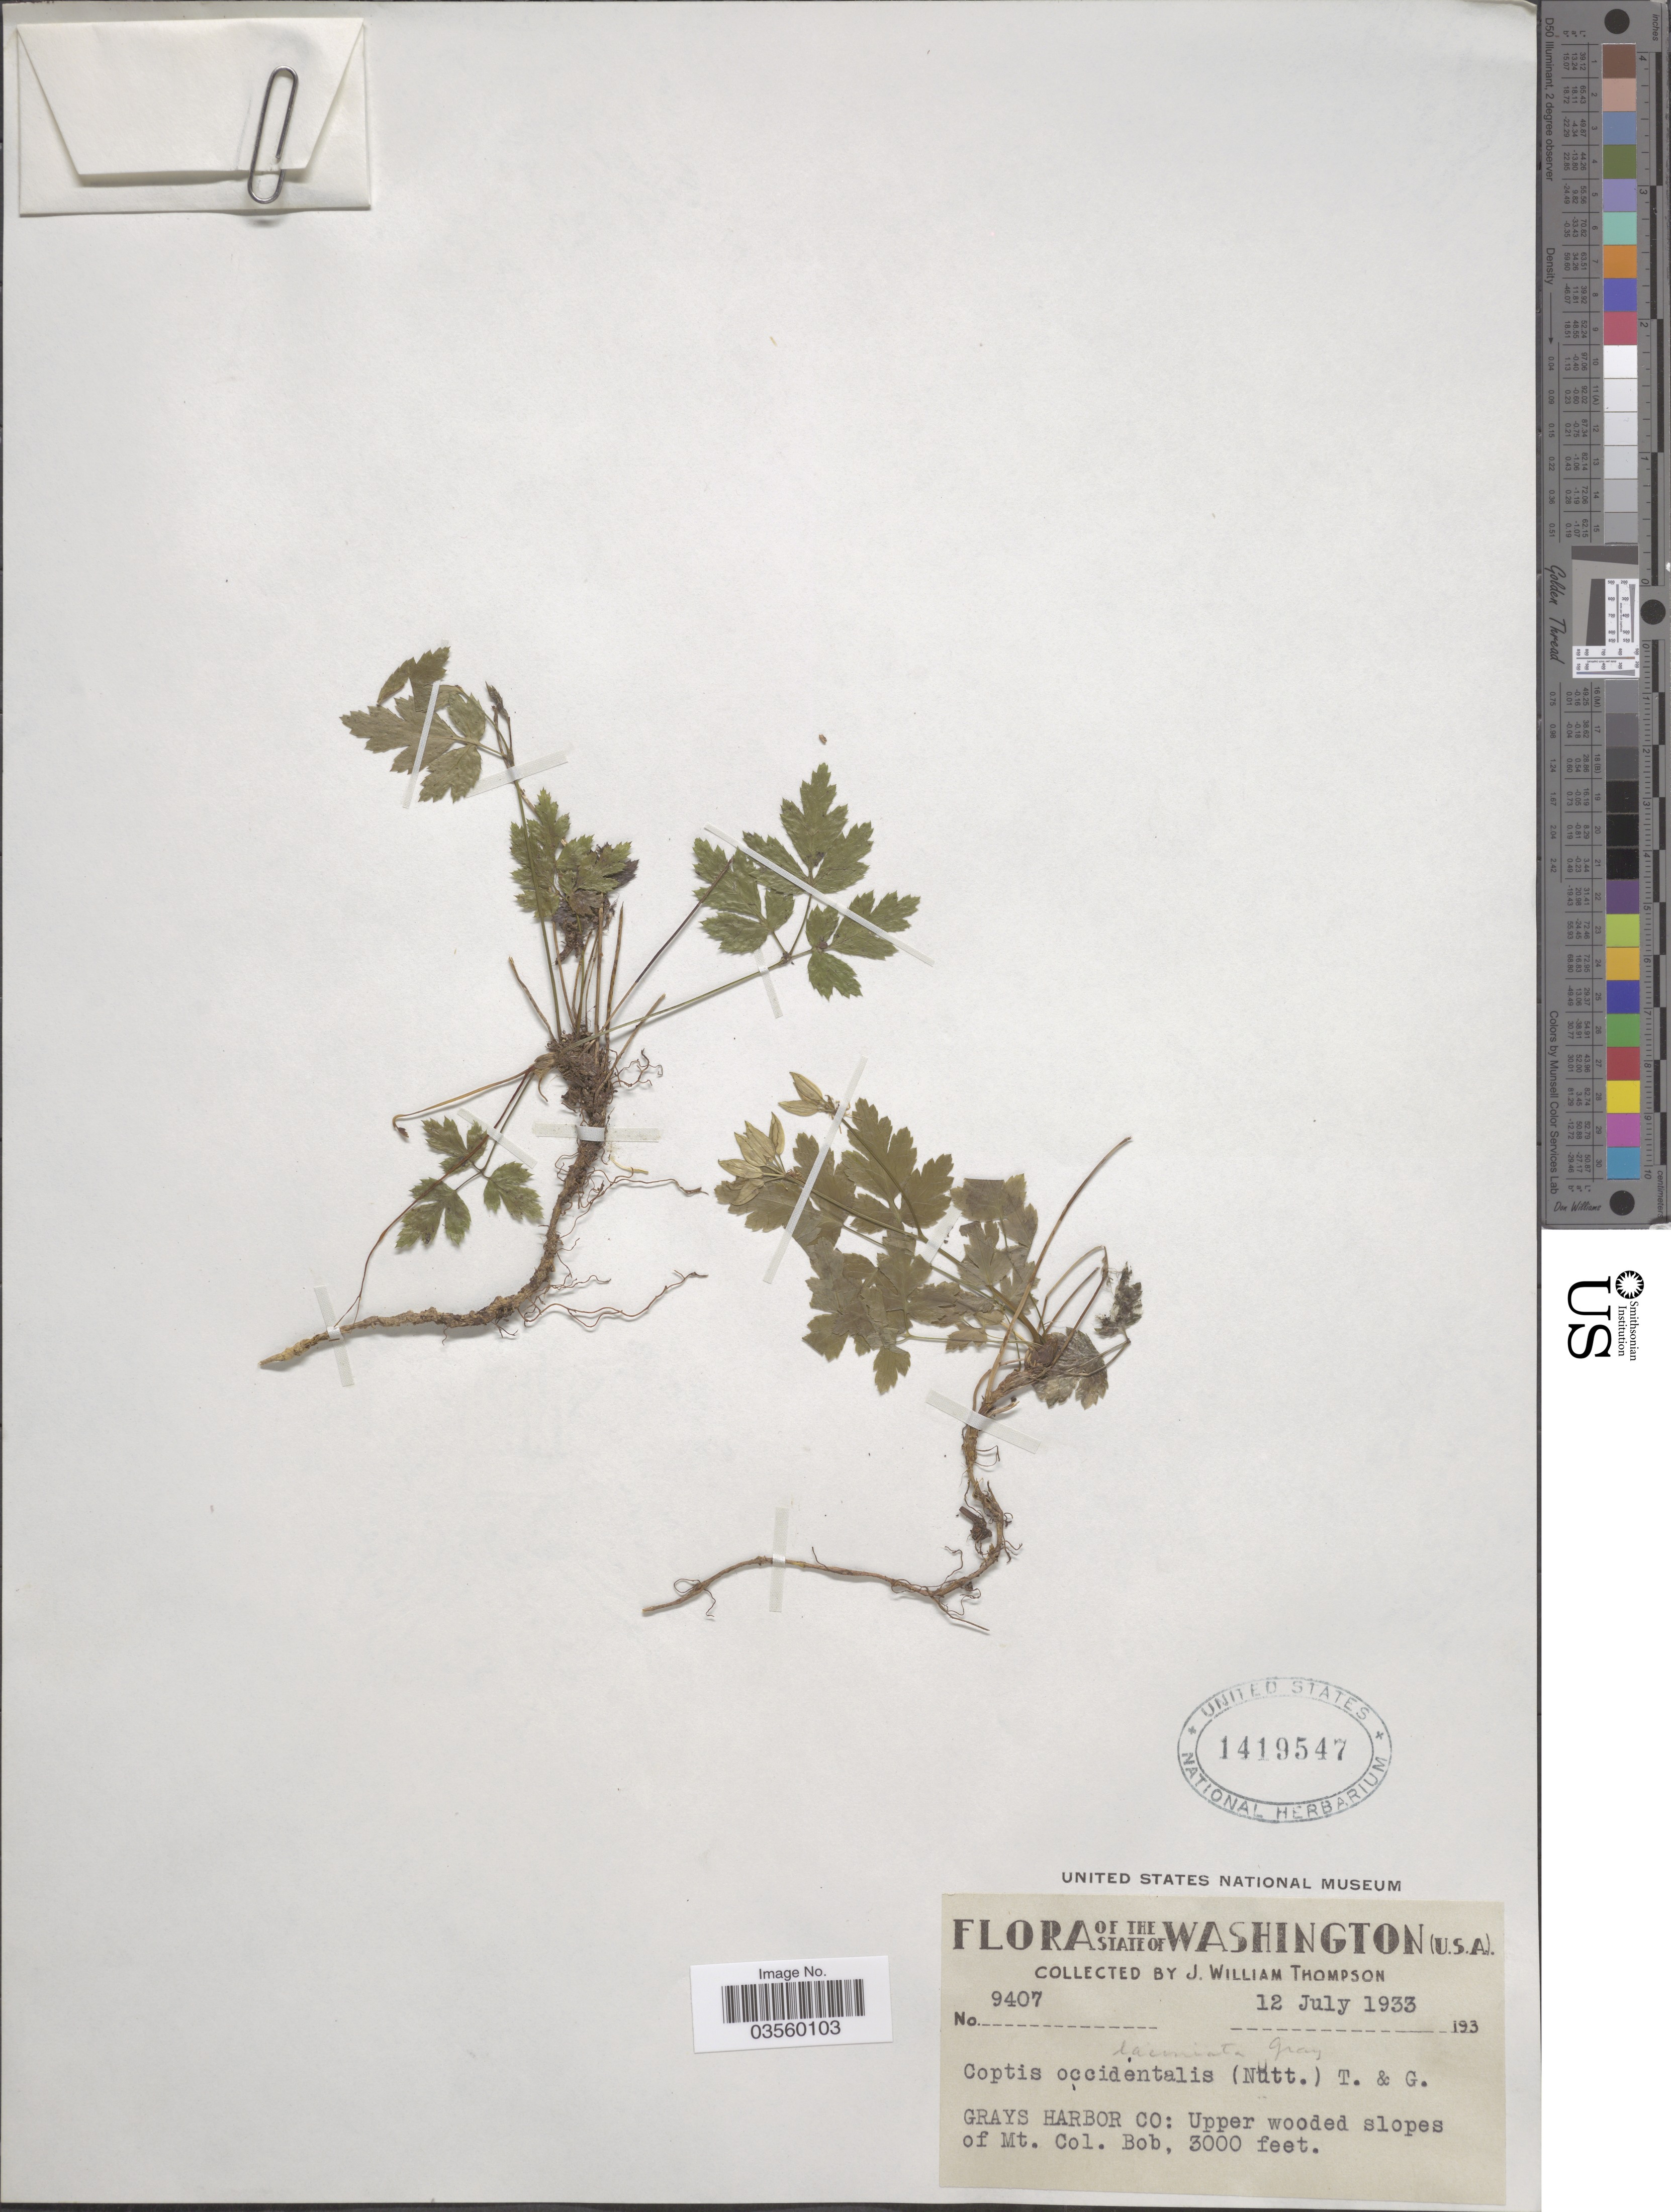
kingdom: Plantae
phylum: Tracheophyta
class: Magnoliopsida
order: Ranunculales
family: Ranunculaceae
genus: Coptis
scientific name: Coptis laciniata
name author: A. Gray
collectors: J. W. Thompson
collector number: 9407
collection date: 1933-07-12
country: United States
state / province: Washington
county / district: Grays Harbor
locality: Grays Harbor Co: Upper wooded slopes of Mt. Col. Bob.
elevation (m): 914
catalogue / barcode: US 1419547